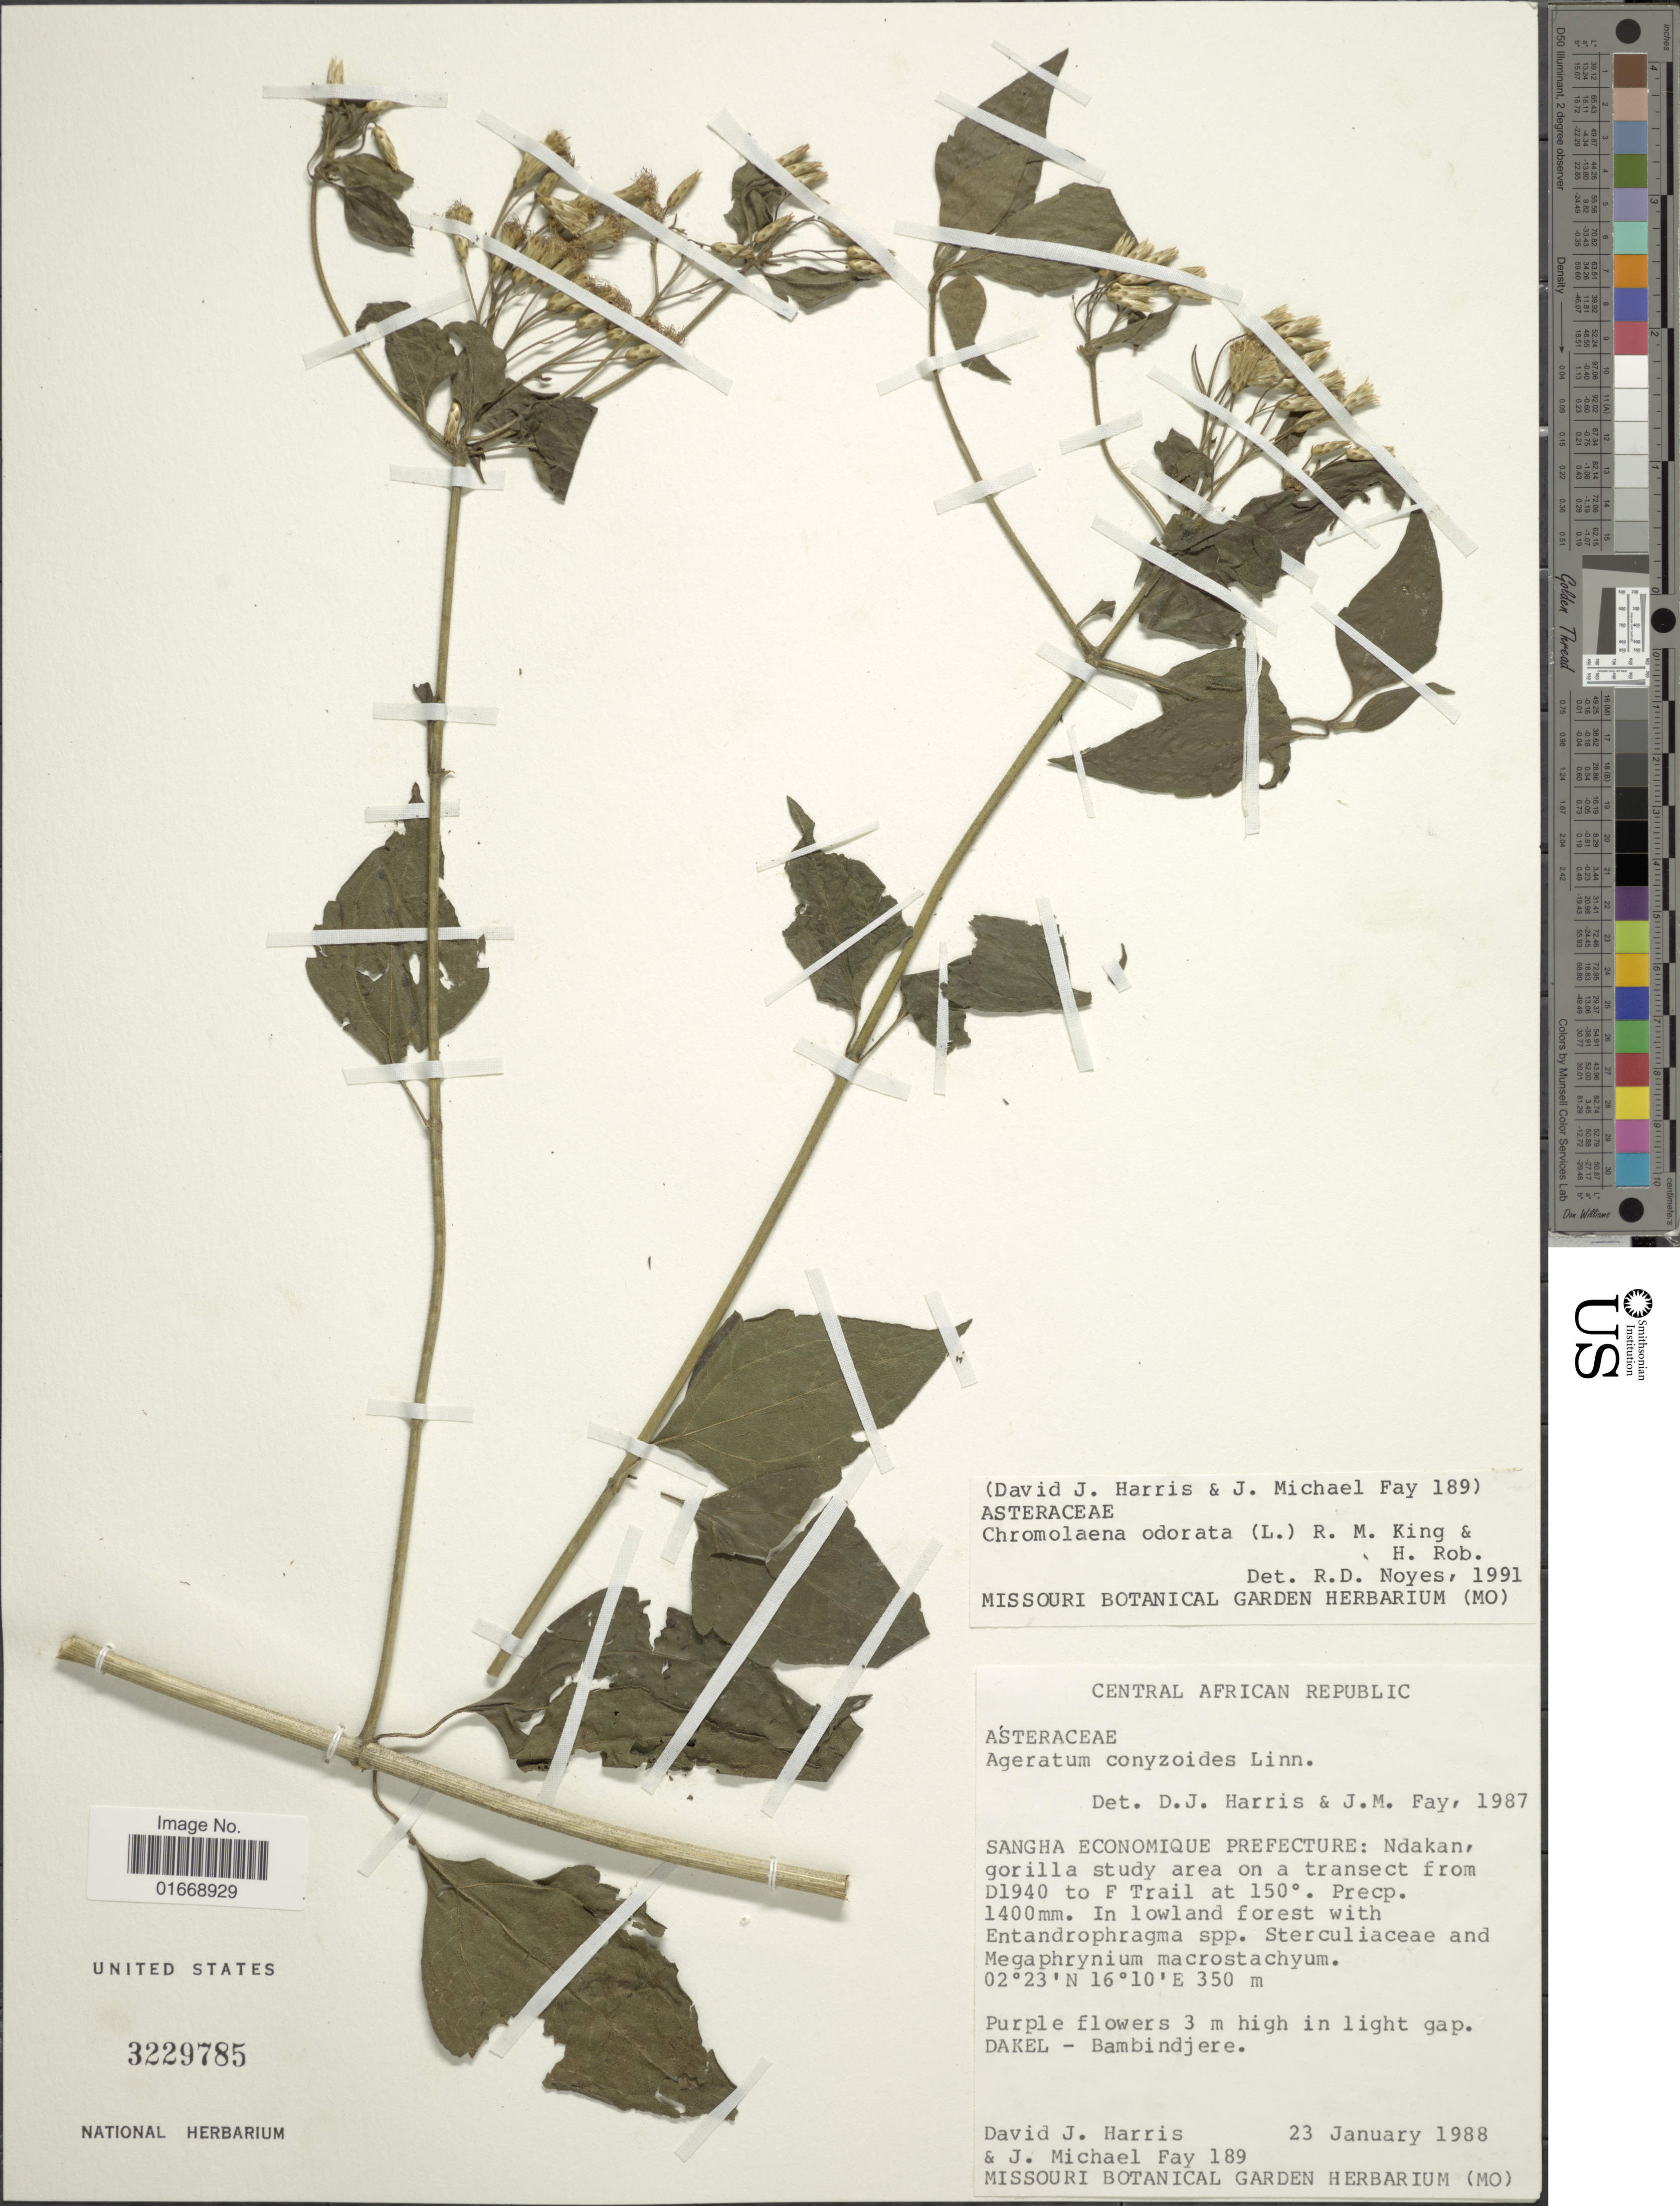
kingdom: Plantae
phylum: Tracheophyta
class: Magnoliopsida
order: Asterales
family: Asteraceae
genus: Chromolaena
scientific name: Chromolaena odorata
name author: (L.) R.M. King & H. Rob.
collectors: D. J. Harris & J. M. Fay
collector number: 189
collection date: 1988-01-23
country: Congo, Republic of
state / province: Sangha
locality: Central African Republic, Sangha Economique Prefecture, Ndakan, from D1940 to F Trail at 150 °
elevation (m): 350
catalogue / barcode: US 3229785